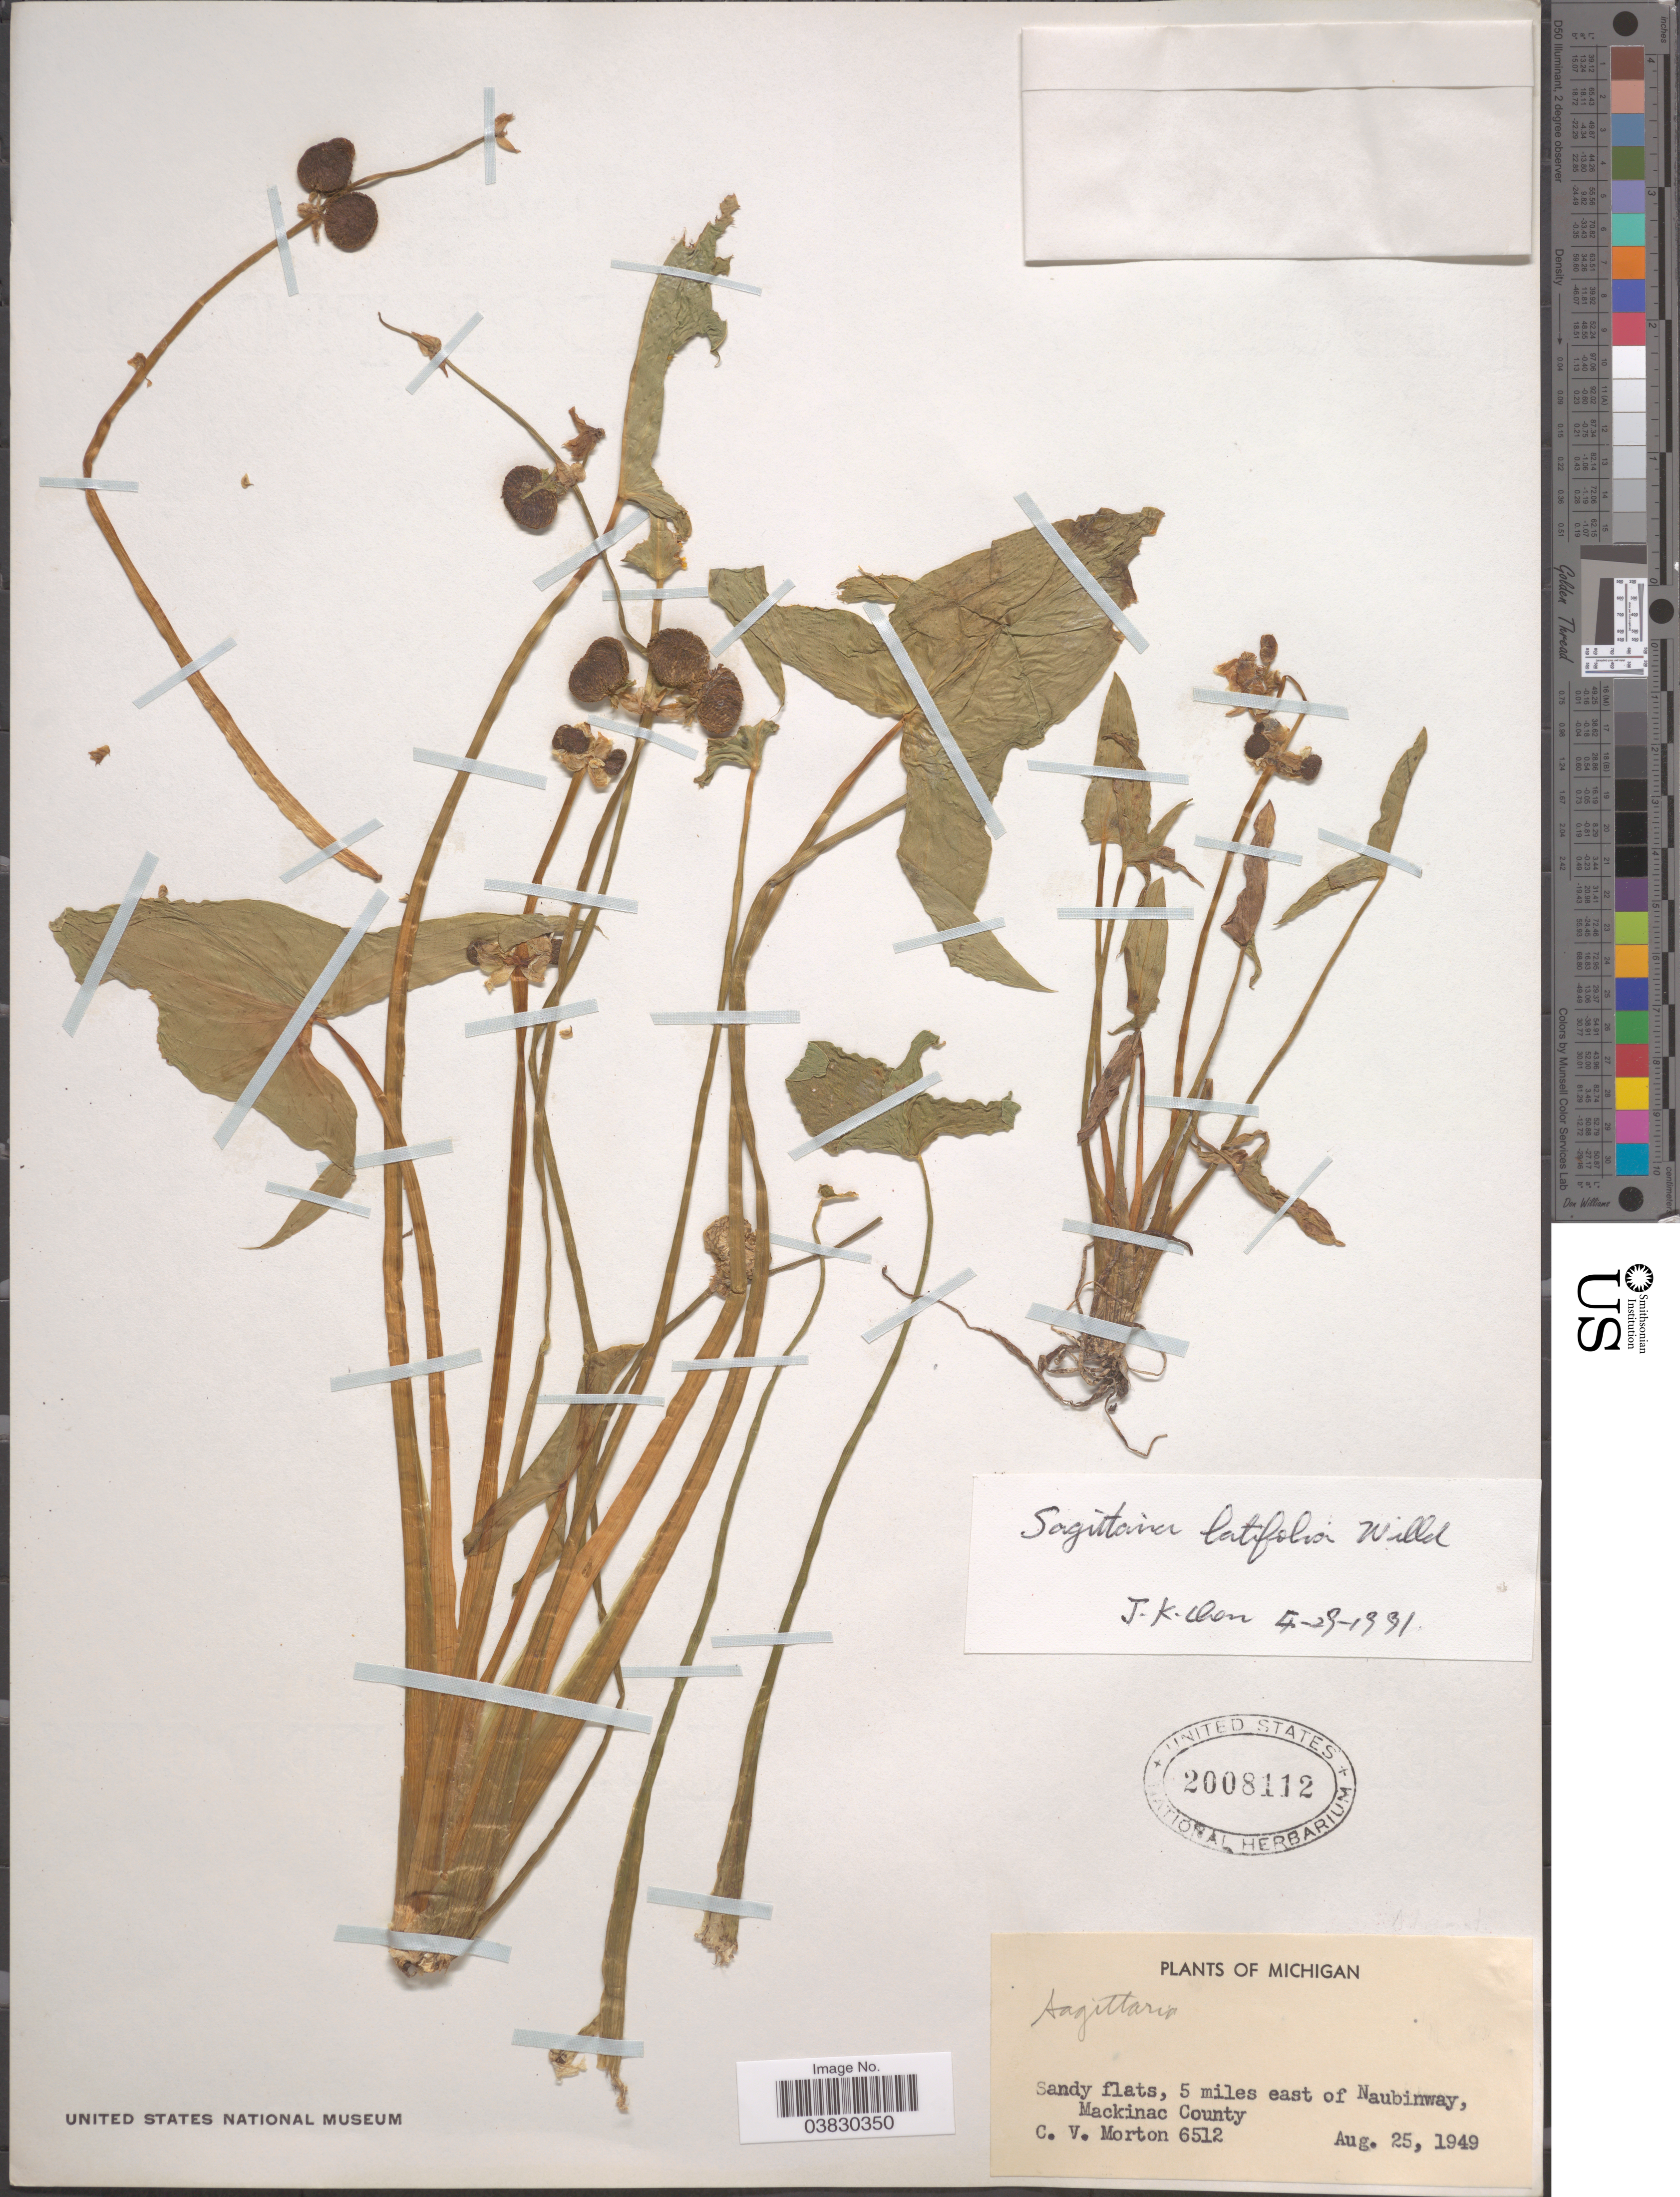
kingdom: Plantae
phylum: Tracheophyta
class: Liliopsida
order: Alismatales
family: Alismataceae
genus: Sagittaria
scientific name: Sagittaria latifolia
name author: Willd.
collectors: C. V. Morton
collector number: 6512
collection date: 1949-08-25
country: United States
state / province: Michigan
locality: Sandy flats, 5 miles east of Naubinway, Mackinac County.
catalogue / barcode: US 2008112